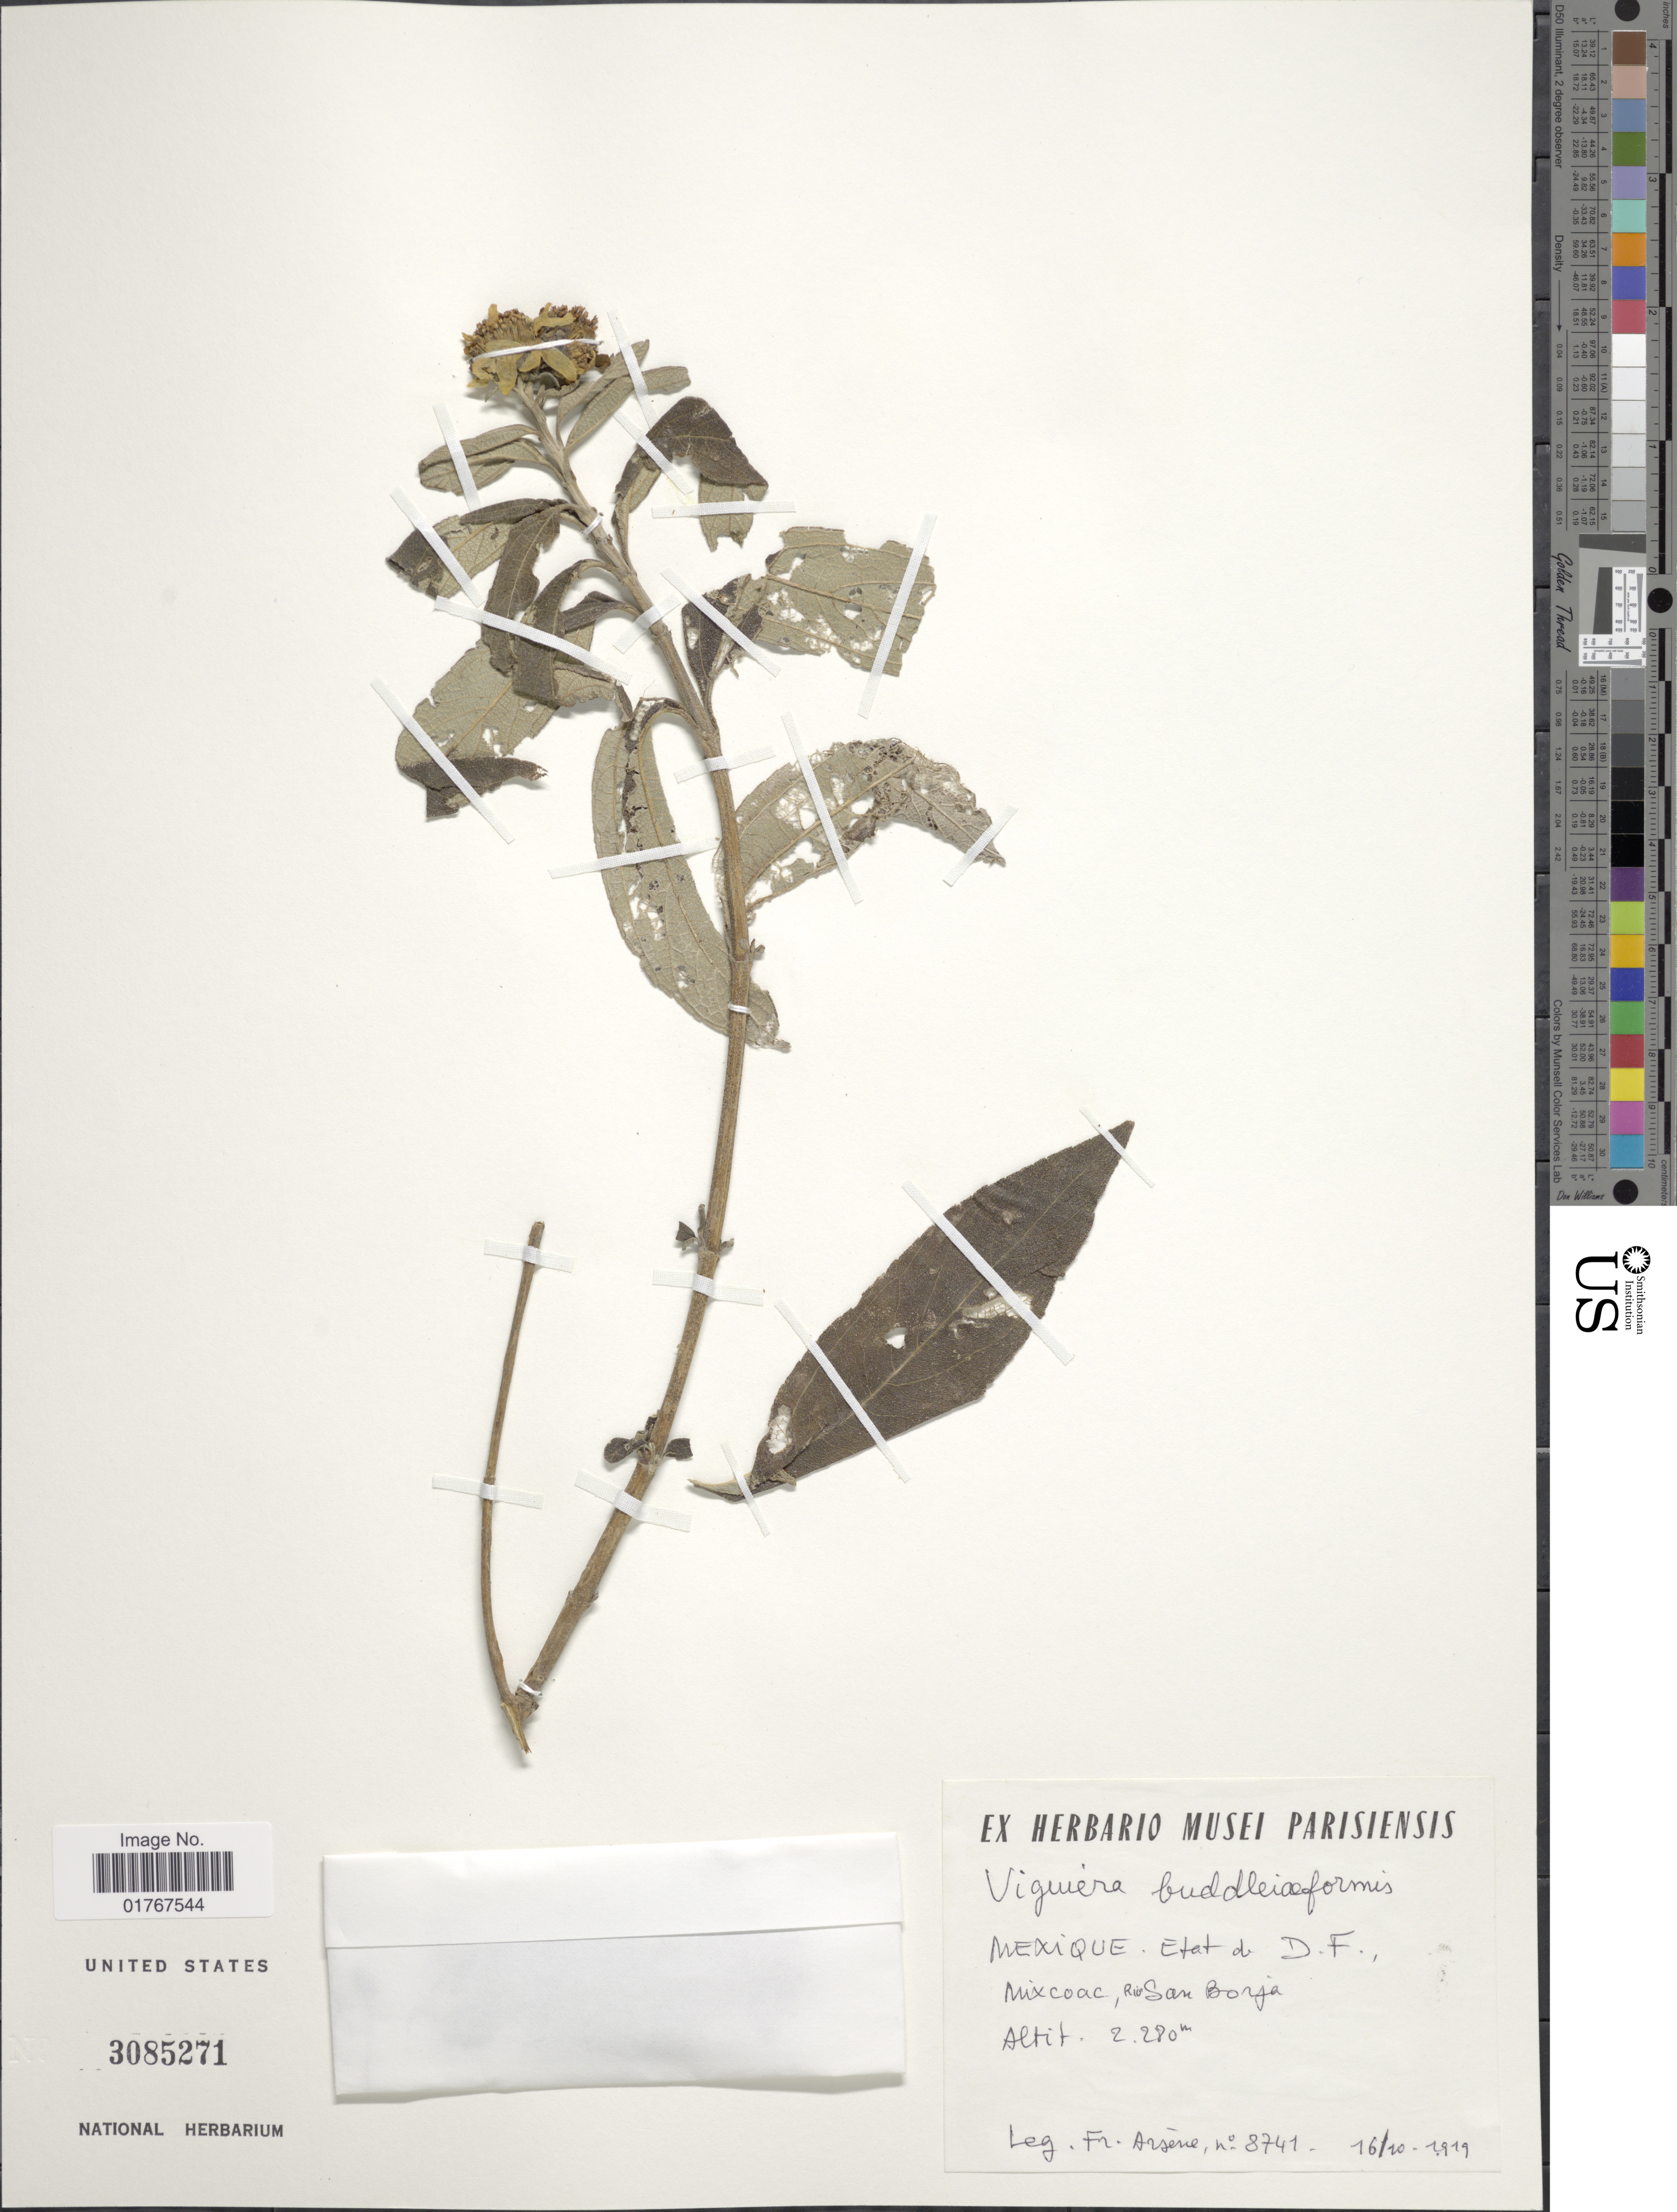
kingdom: Plantae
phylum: Tracheophyta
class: Magnoliopsida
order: Asterales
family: Asteraceae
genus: Viguiera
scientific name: Viguiera buddleiaformis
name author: (DC.) Benth. & Hook.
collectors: F. Arsène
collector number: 8741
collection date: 1919-10-16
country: Mexico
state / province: Distrito Federal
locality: Mixcoac, Riv San Borja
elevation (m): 2280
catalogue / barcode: US 3085271